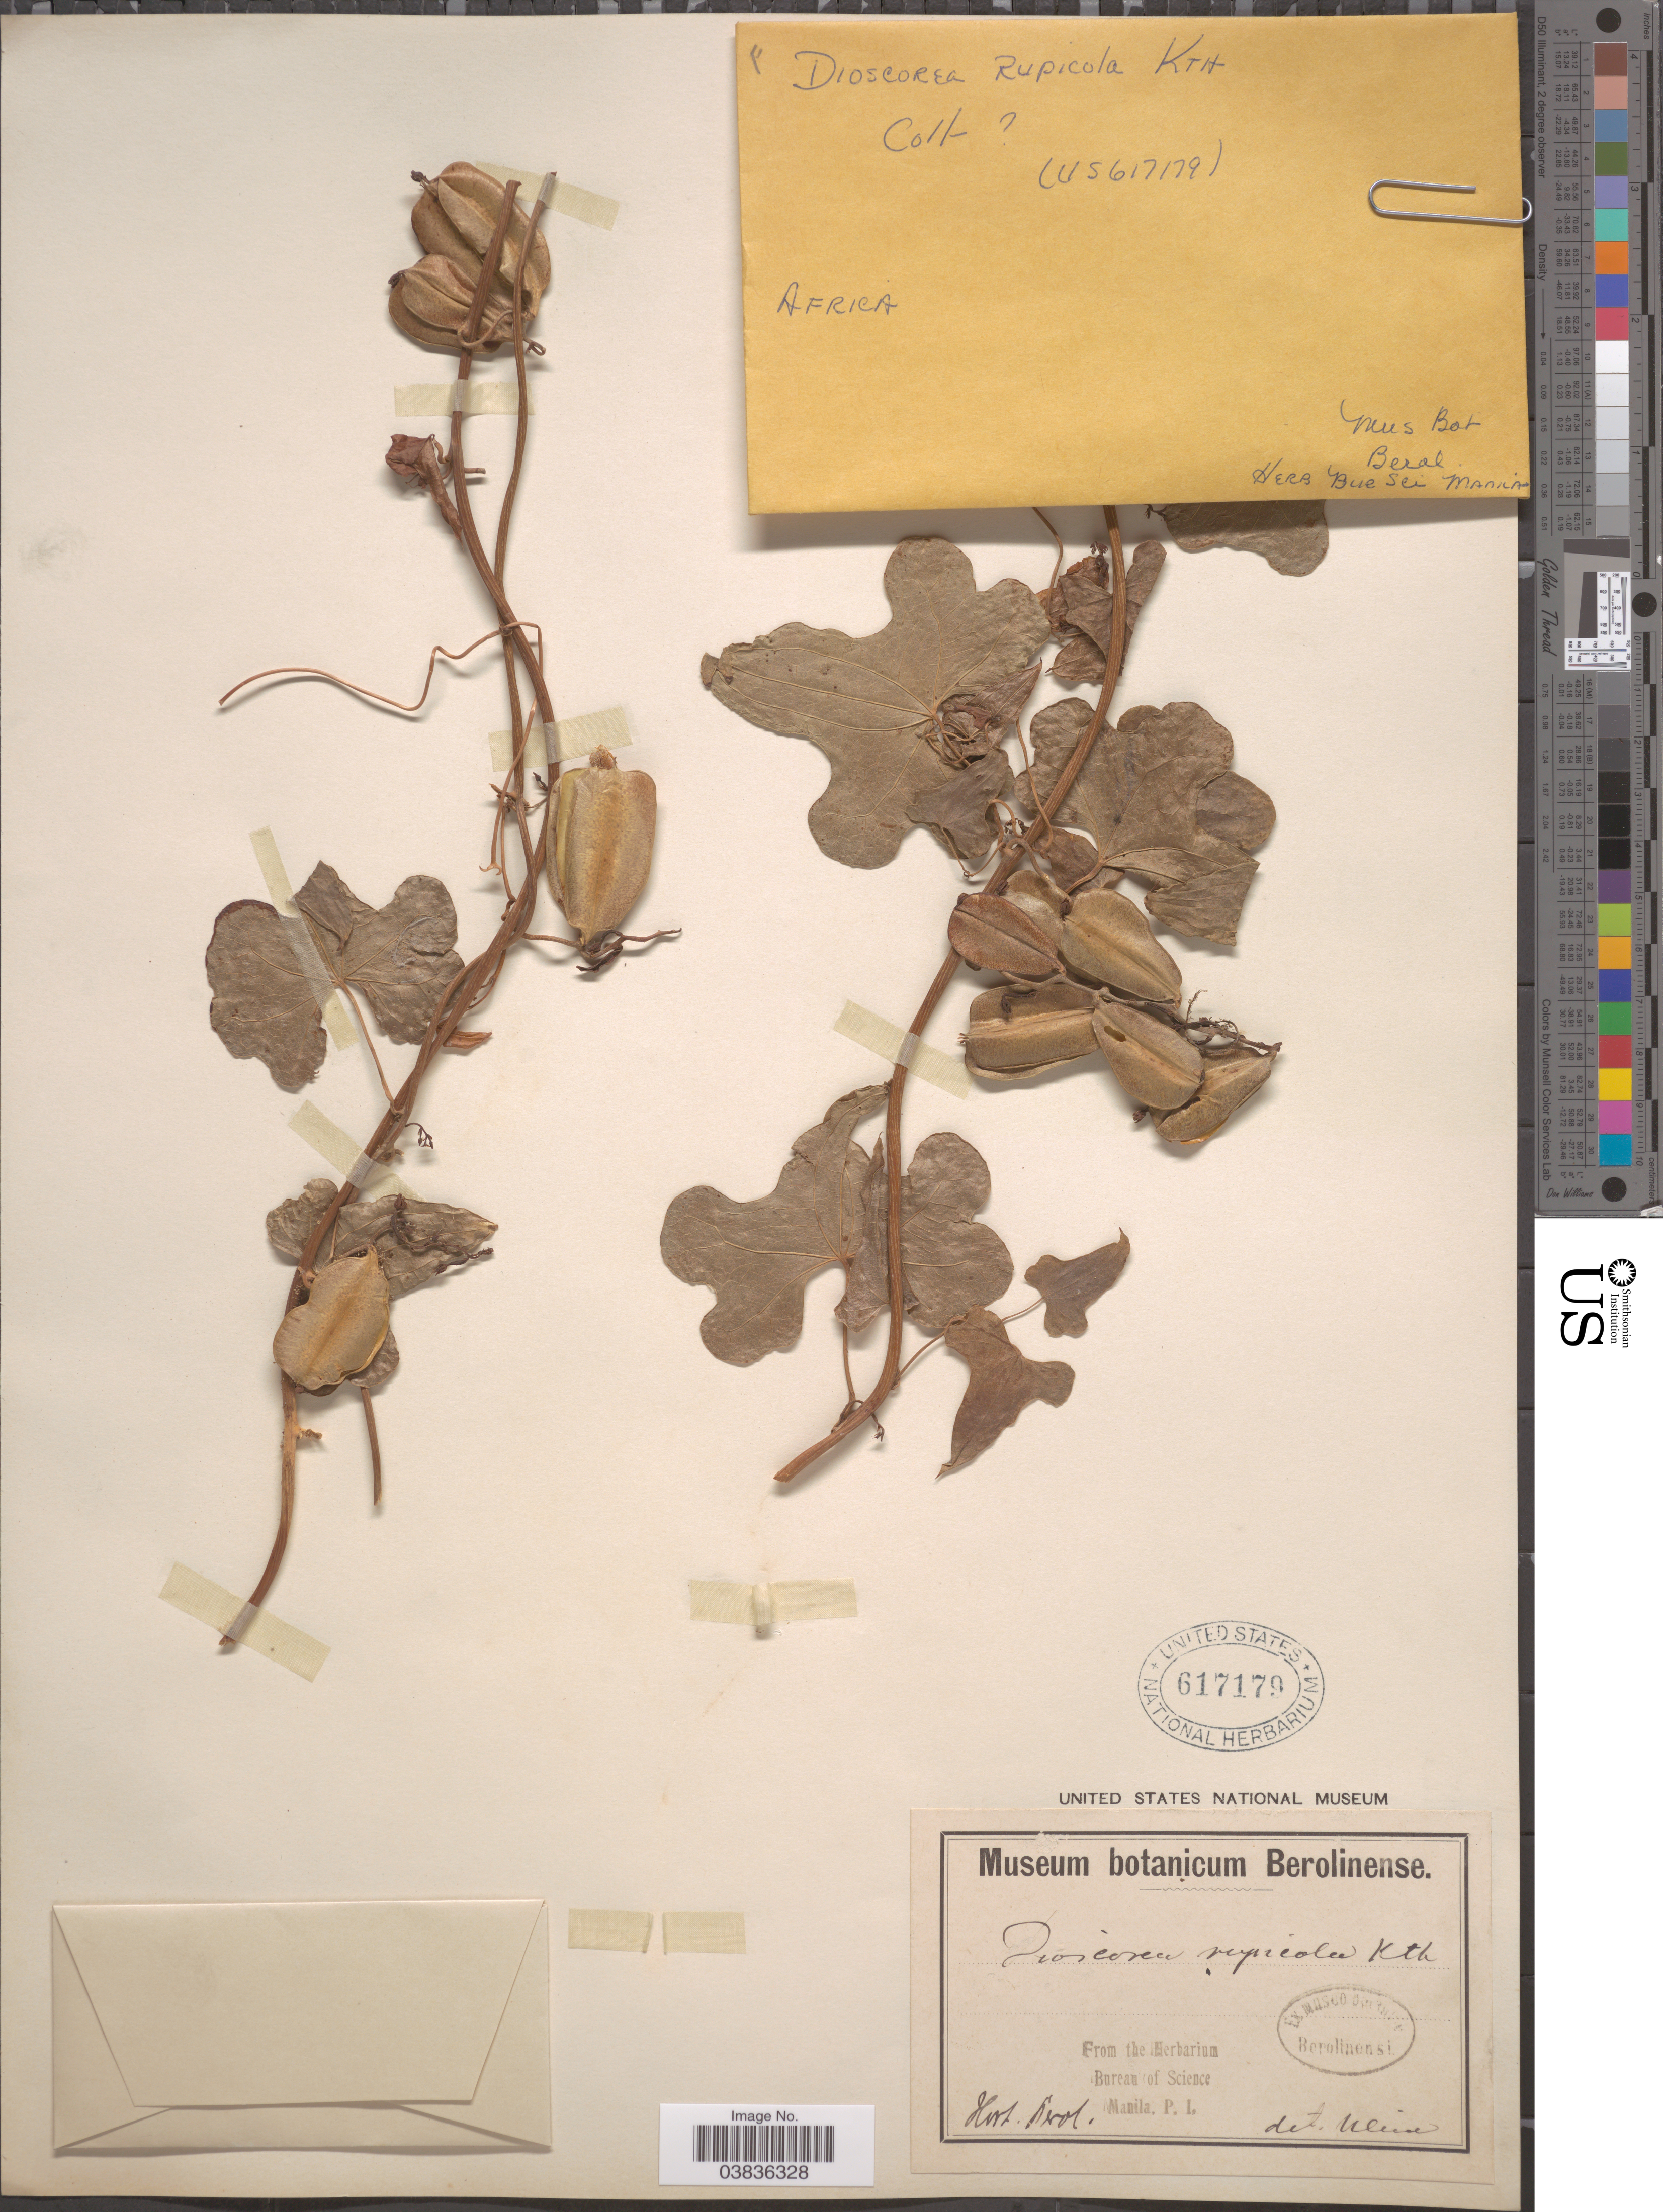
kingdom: Plantae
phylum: Tracheophyta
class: Liliopsida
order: Dioscoreales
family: Dioscoreaceae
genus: Dioscorea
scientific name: Dioscorea rupicola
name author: Kunth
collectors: ex herb. Bureau of Science Manila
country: Germany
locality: Hort. Berol.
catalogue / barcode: US 617179